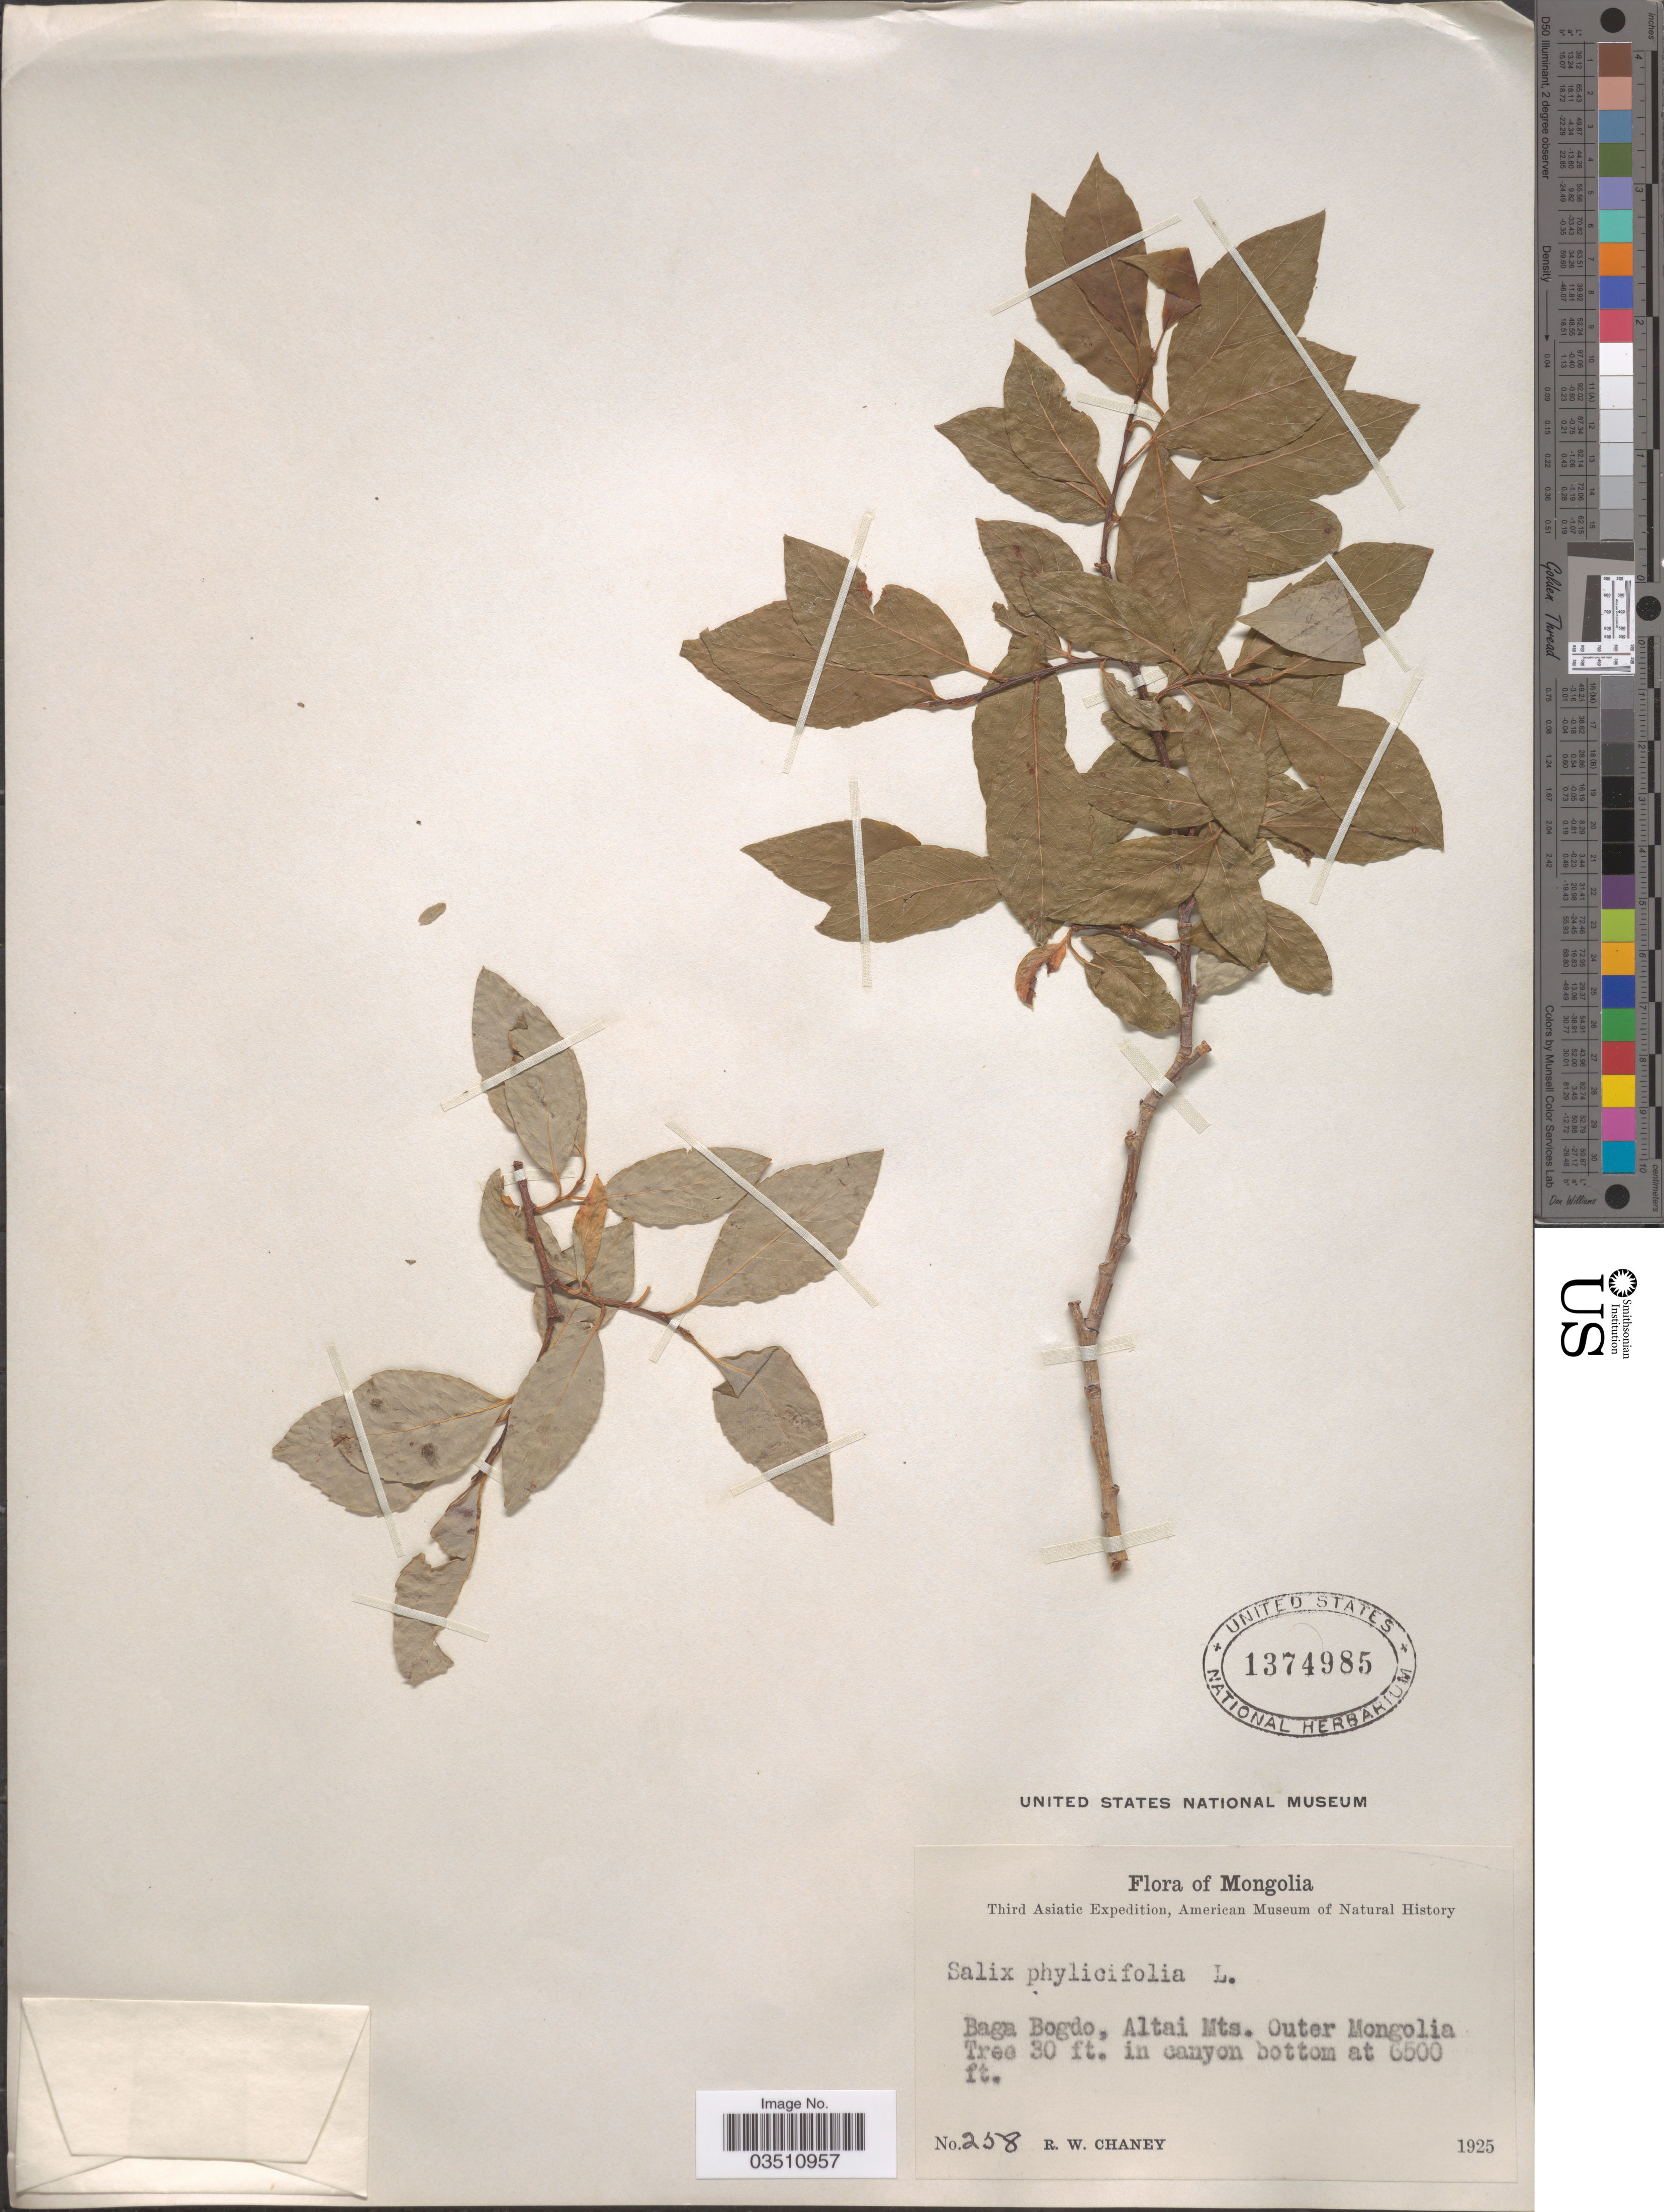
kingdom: Plantae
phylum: Tracheophyta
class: Magnoliopsida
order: Malpighiales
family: Salicaceae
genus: Salix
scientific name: Salix phylicifolia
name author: L.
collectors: R. Chaney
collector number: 258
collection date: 1925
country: Mongolia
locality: Baga Bogdo, Altai Mts. Outer Mongolia.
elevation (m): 1981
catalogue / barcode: US 1374985